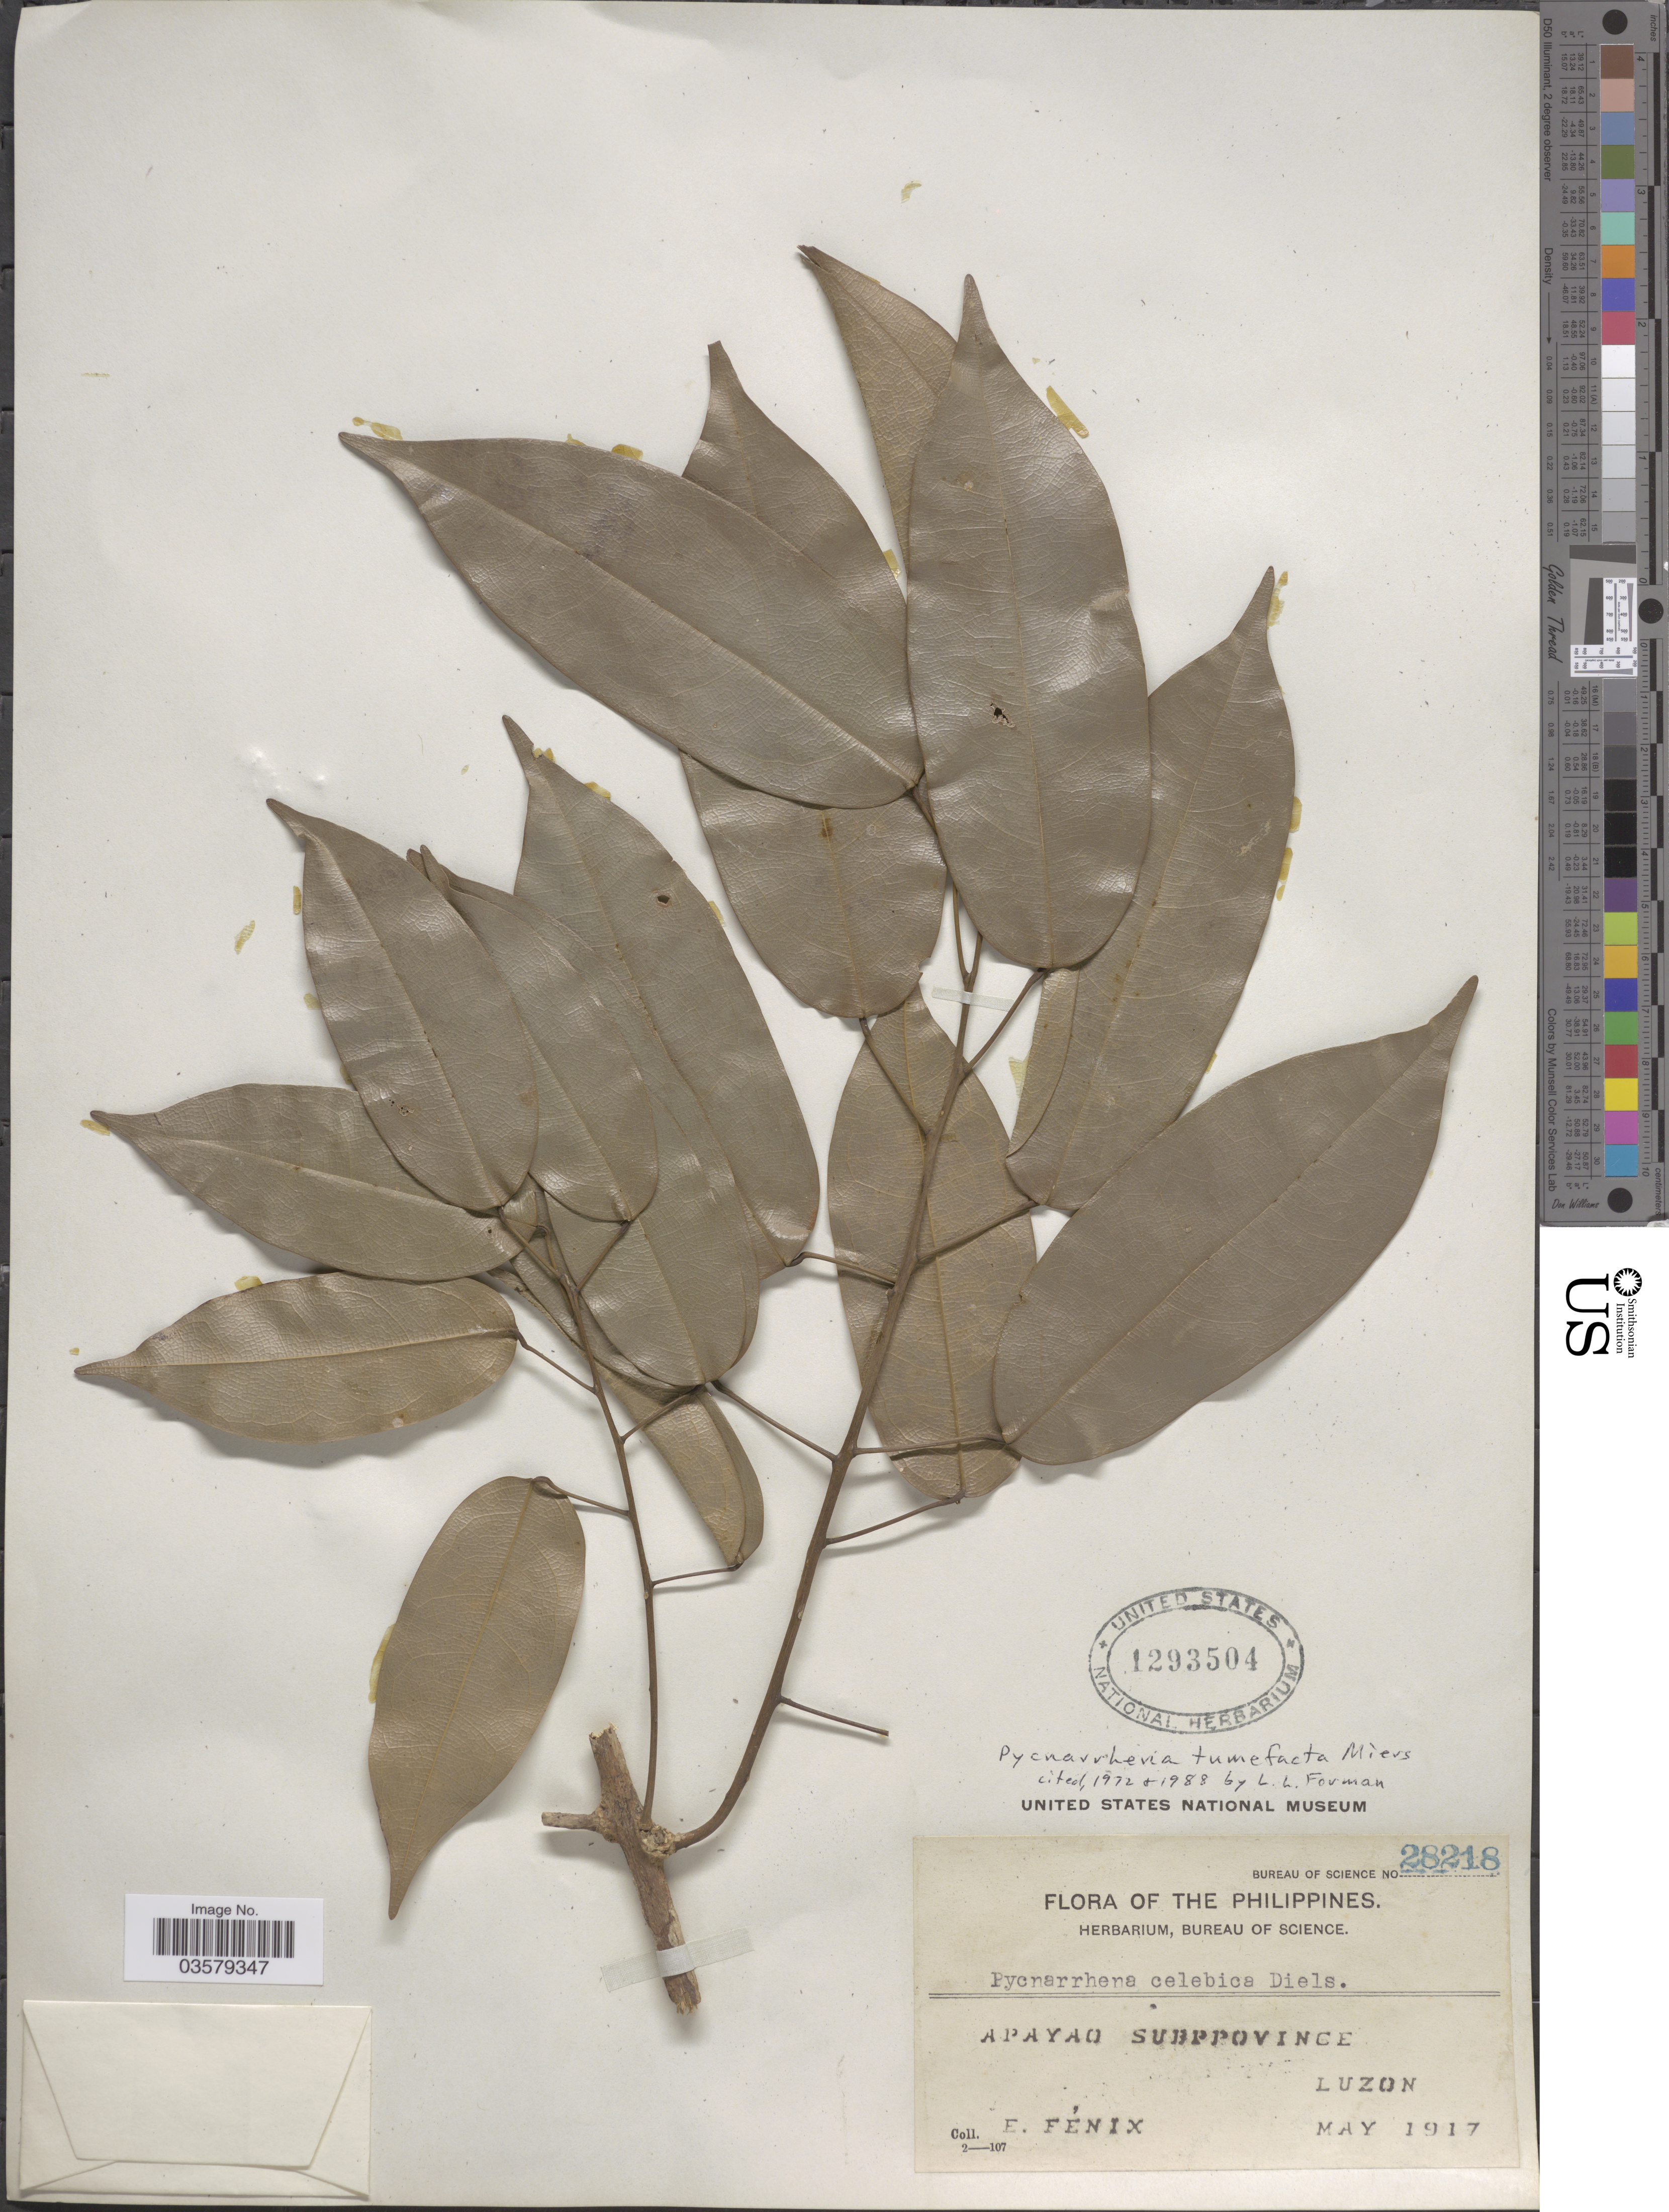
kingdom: Plantae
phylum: Tracheophyta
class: Magnoliopsida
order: Ranunculales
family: Menispermaceae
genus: Pycnarrhena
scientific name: Pycnarrhena tumefacta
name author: Miers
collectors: E. Fénix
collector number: Bureau of Science 28218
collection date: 1917-05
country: Philippines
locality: Apayao Subprovince. Luzon.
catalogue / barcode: US 1293504